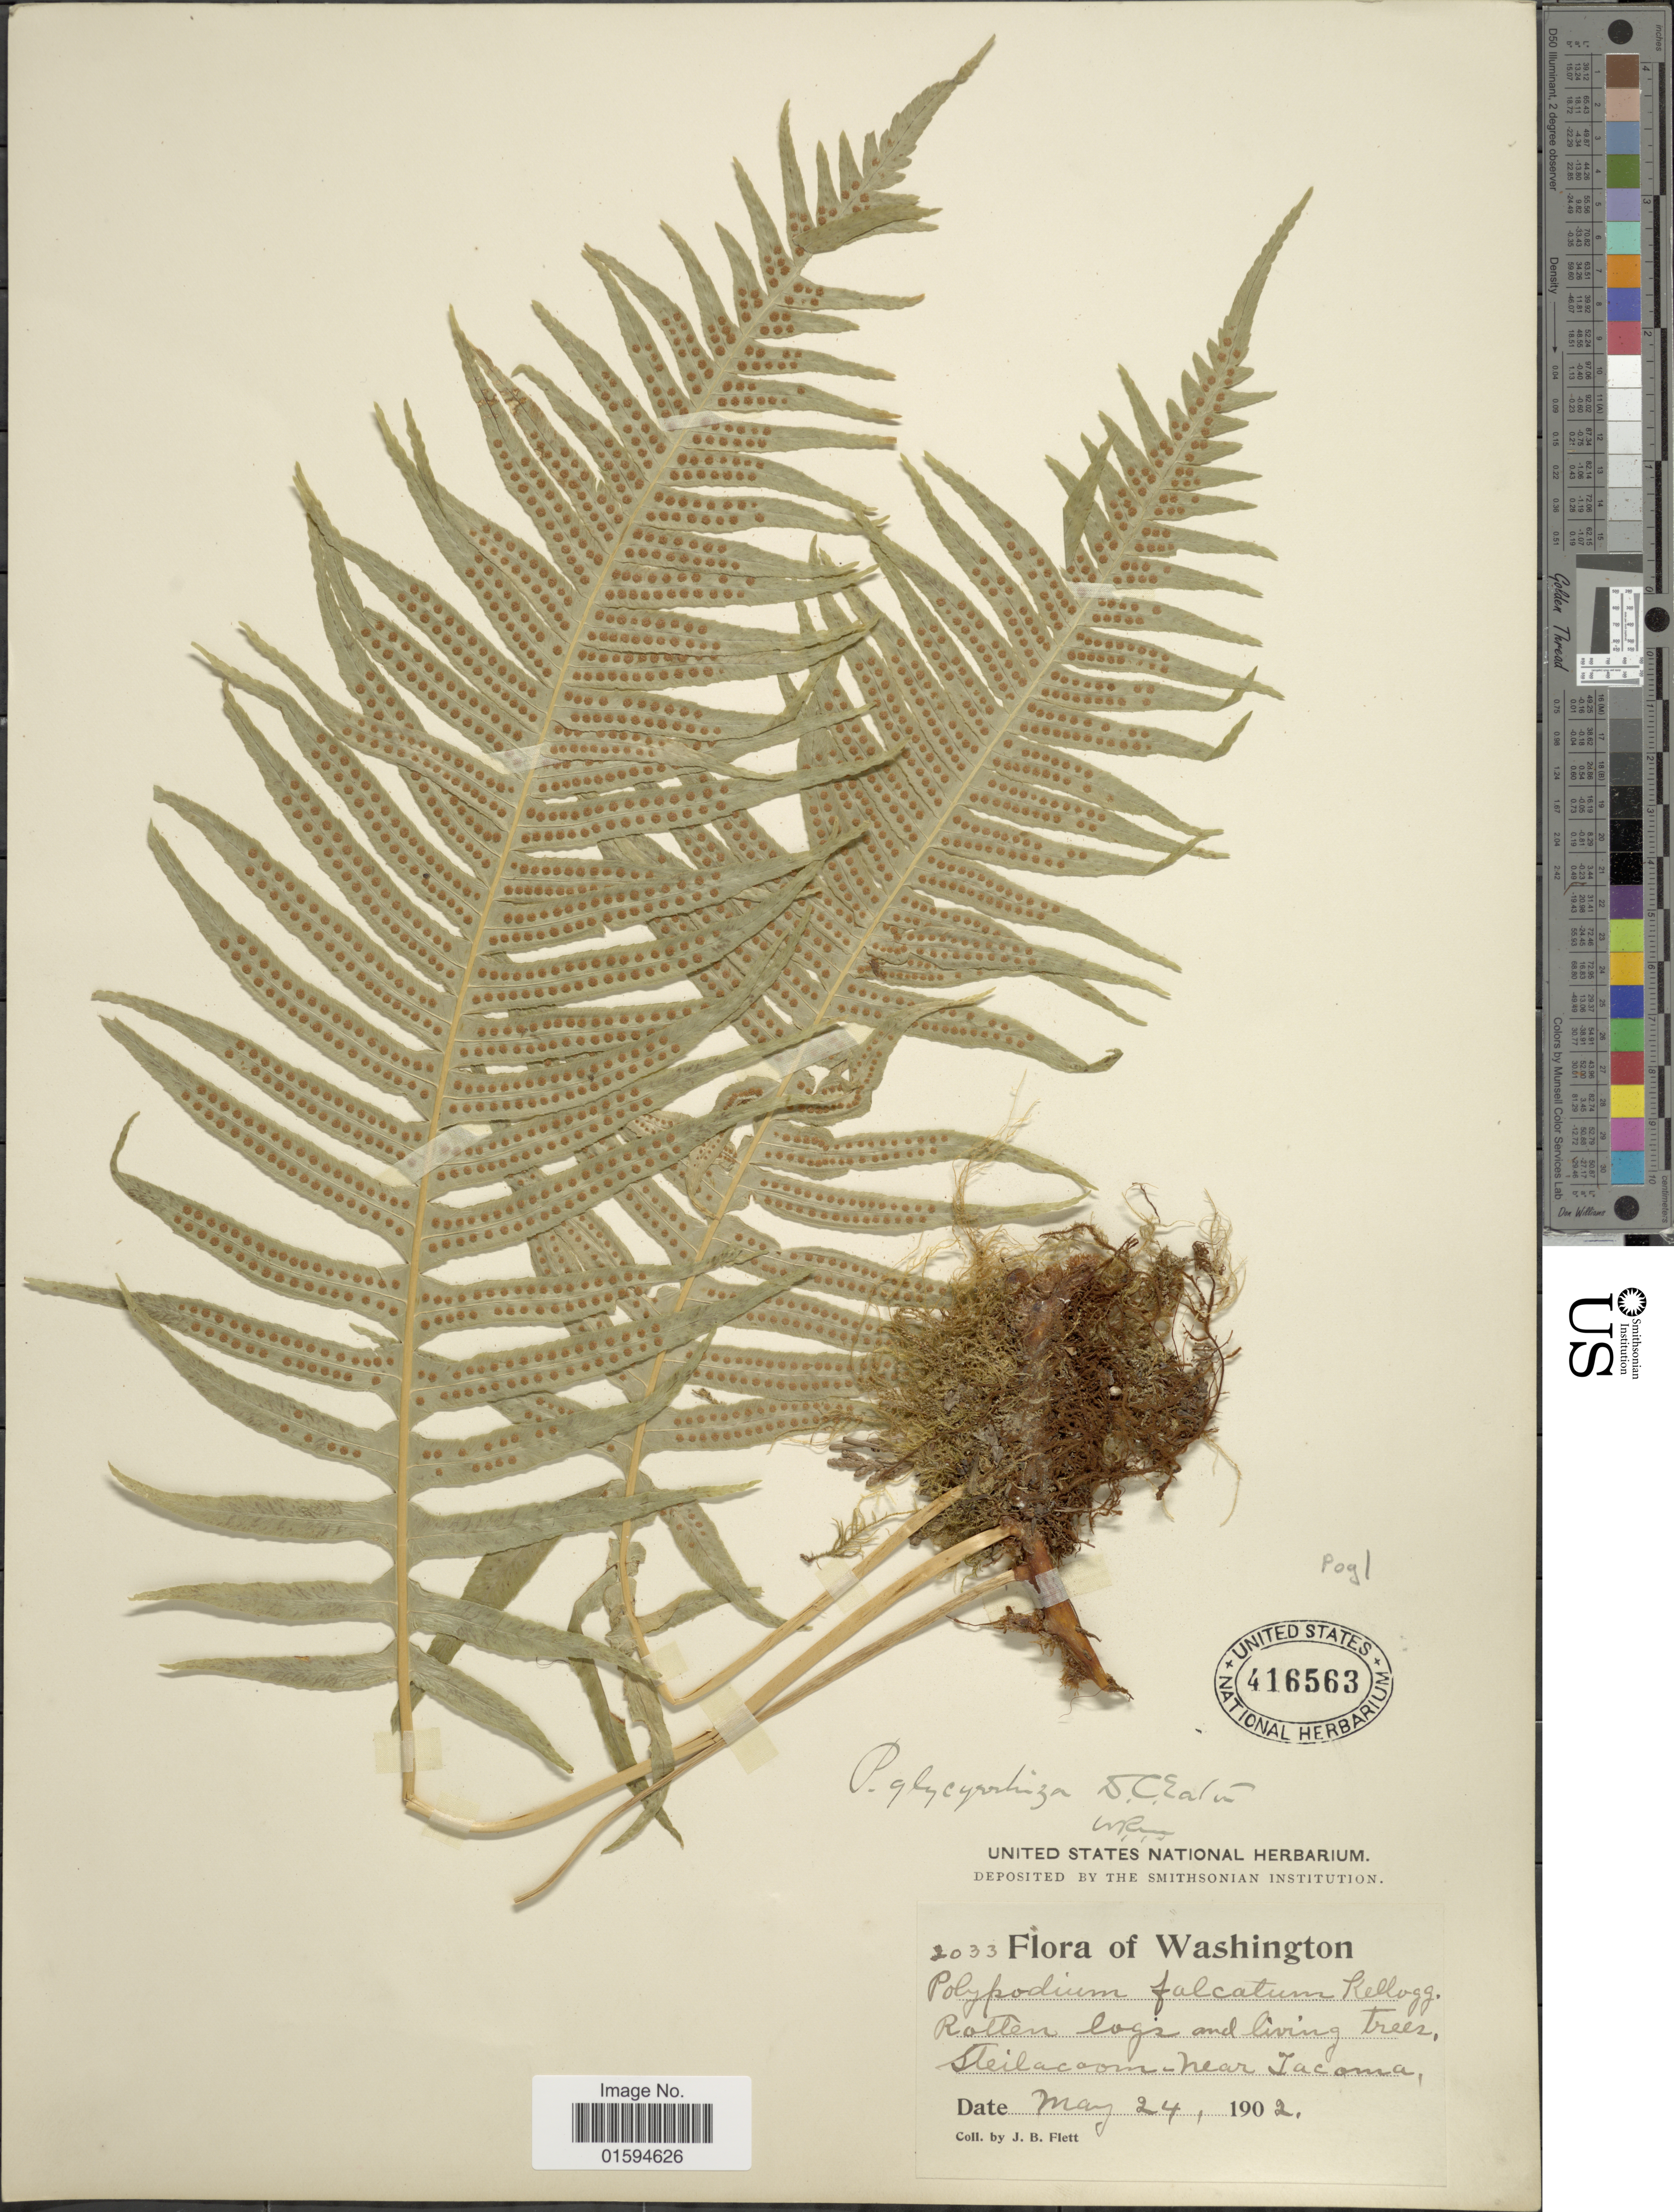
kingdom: Plantae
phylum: Tracheophyta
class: Polypodiopsida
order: Polypodiales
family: Polypodiaceae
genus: Polypodium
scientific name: Polypodium glycyrrhiza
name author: D.C. Eaton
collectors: J. Flett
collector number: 2033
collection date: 1902-05-24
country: United States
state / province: Washington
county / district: Pierce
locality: Steilacoom-near Tacoma.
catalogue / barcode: US 416563